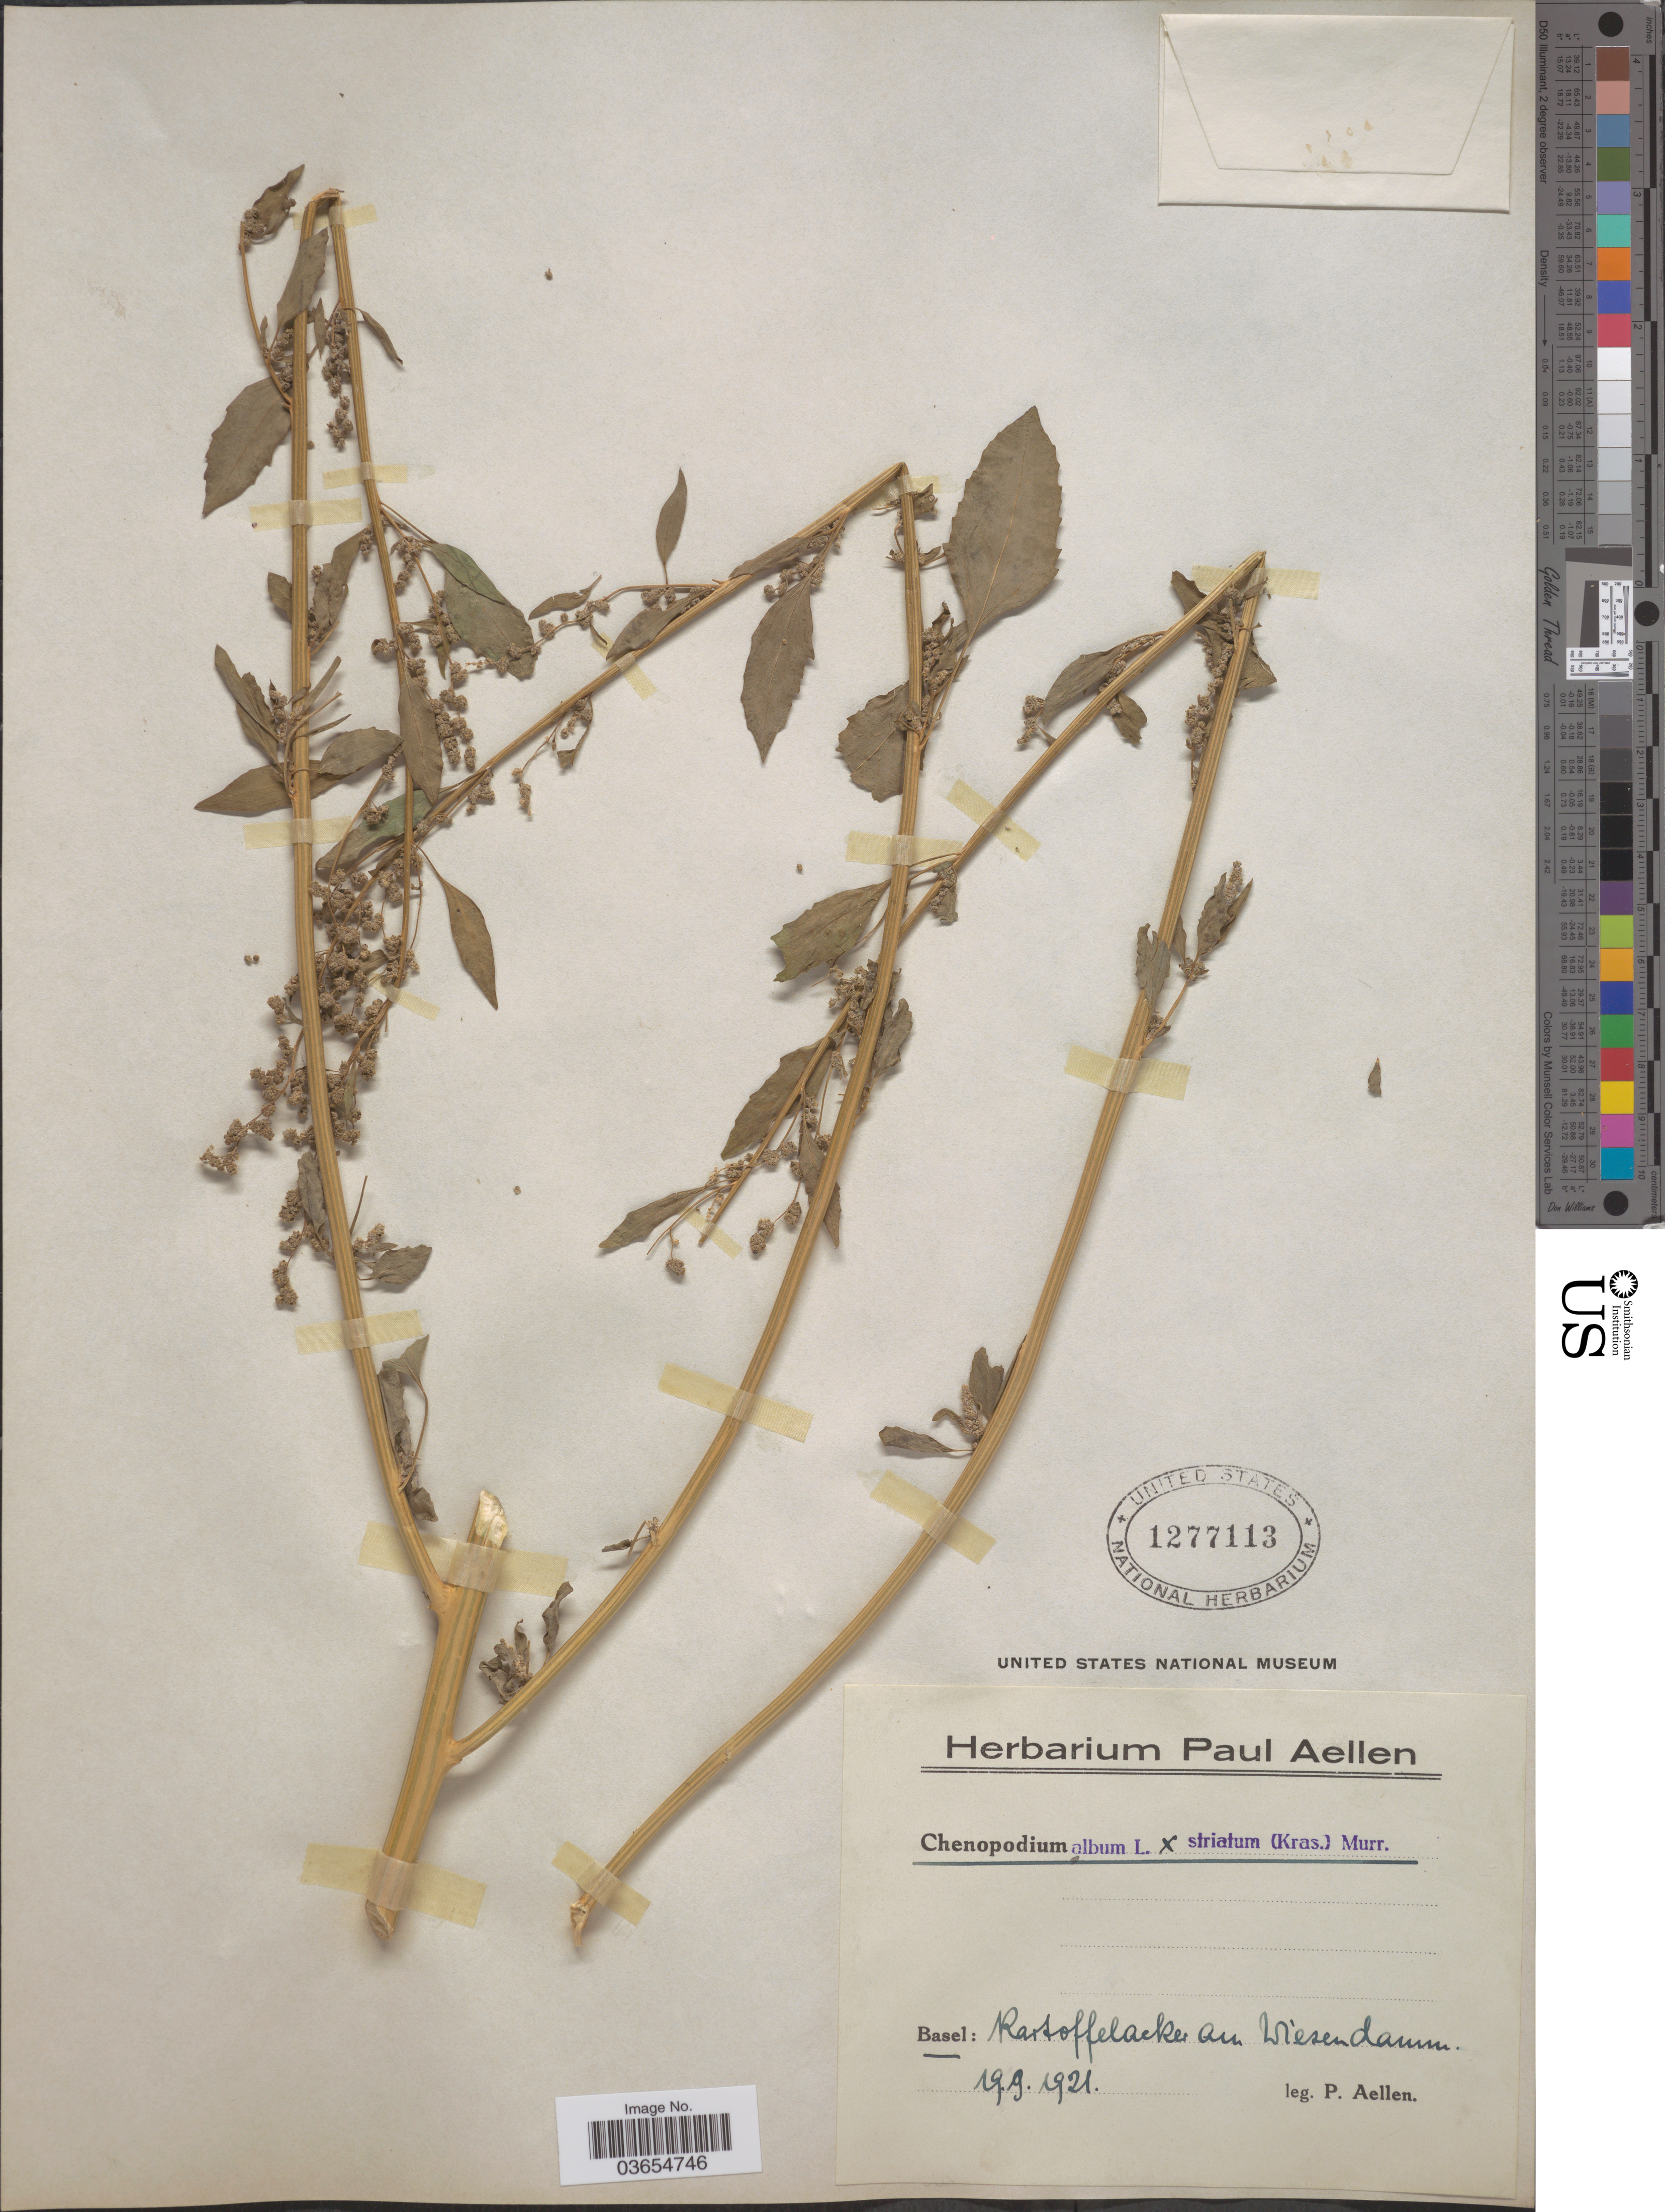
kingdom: Plantae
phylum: Tracheophyta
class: Magnoliopsida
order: Caryophyllales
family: Amaranthaceae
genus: Chenopodium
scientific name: Chenopodium album x C. striatum (Krasan) Murr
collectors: P. Aellen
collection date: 1921-09-19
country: Switzerland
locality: Basel: Kartoffelacker am Wiesendamm.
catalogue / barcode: US 1277113